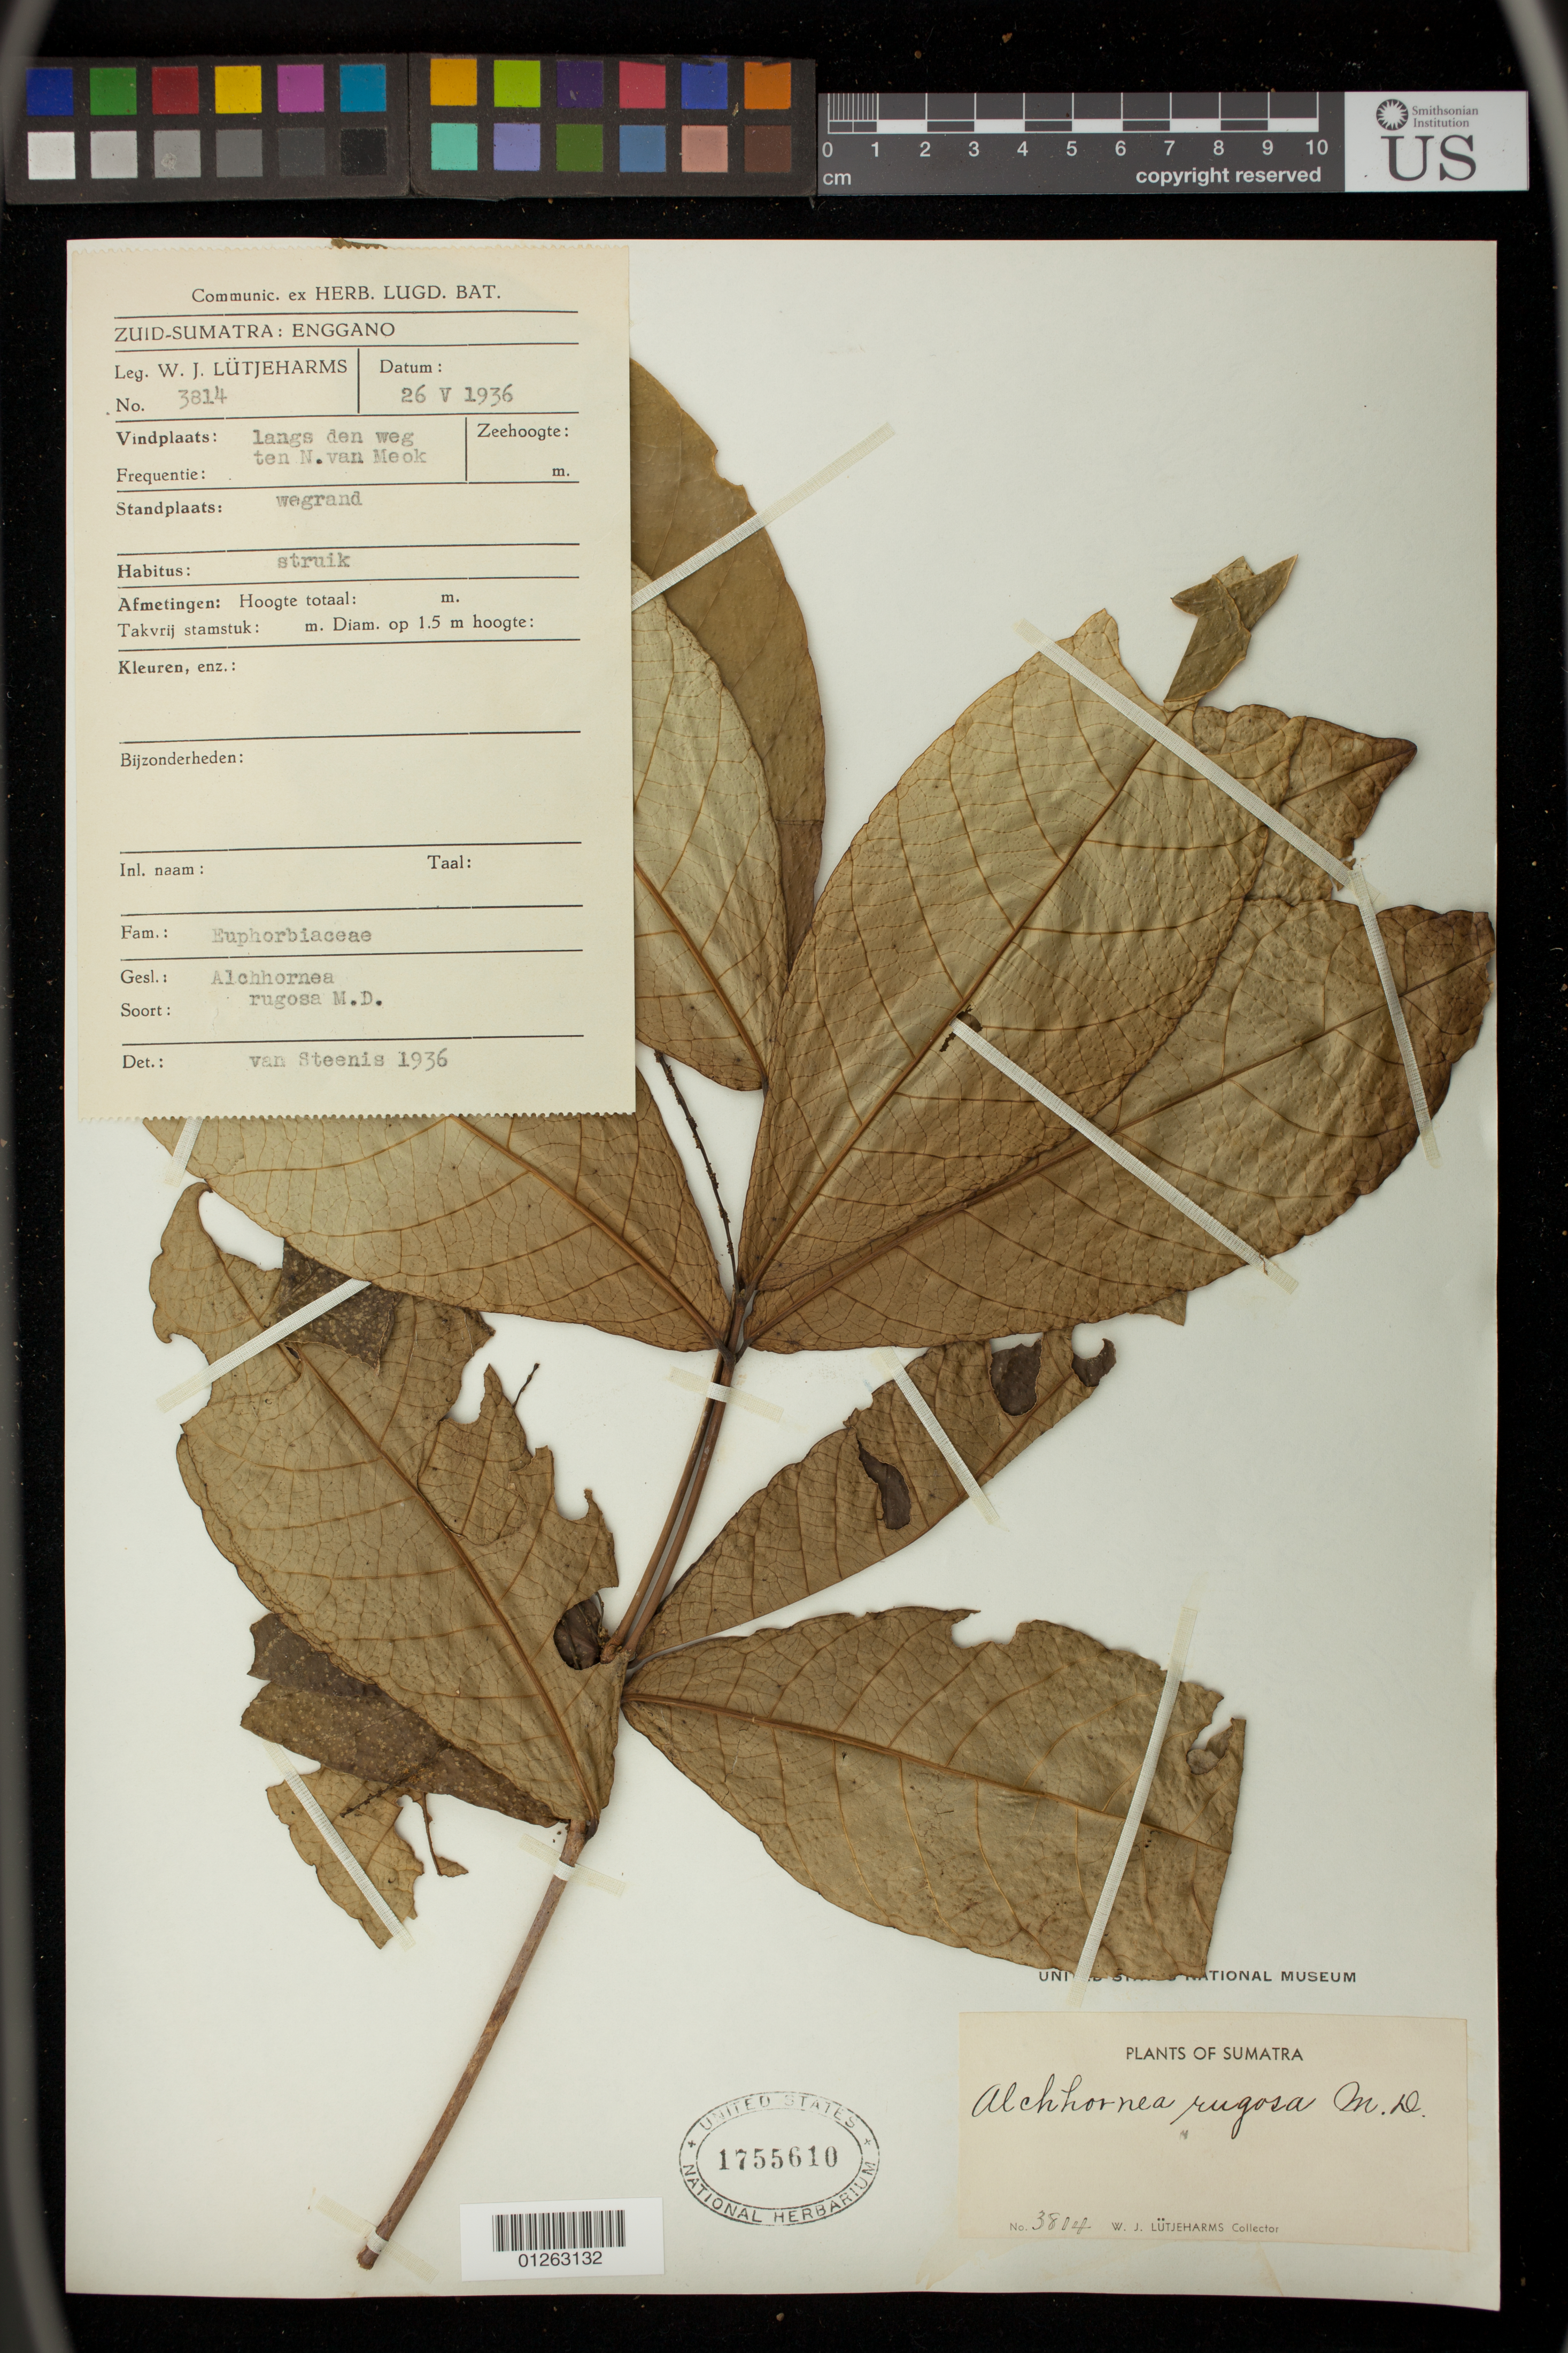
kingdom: Plantae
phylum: Tracheophyta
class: Magnoliopsida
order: Malpighiales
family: Euphorbiaceae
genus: Alchornea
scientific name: Alchornea rugosa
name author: (Lour.) Müll. Arg.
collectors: W. Lutjeharms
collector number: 3814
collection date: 1936-05-26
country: Indonesia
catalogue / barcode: US 1755610